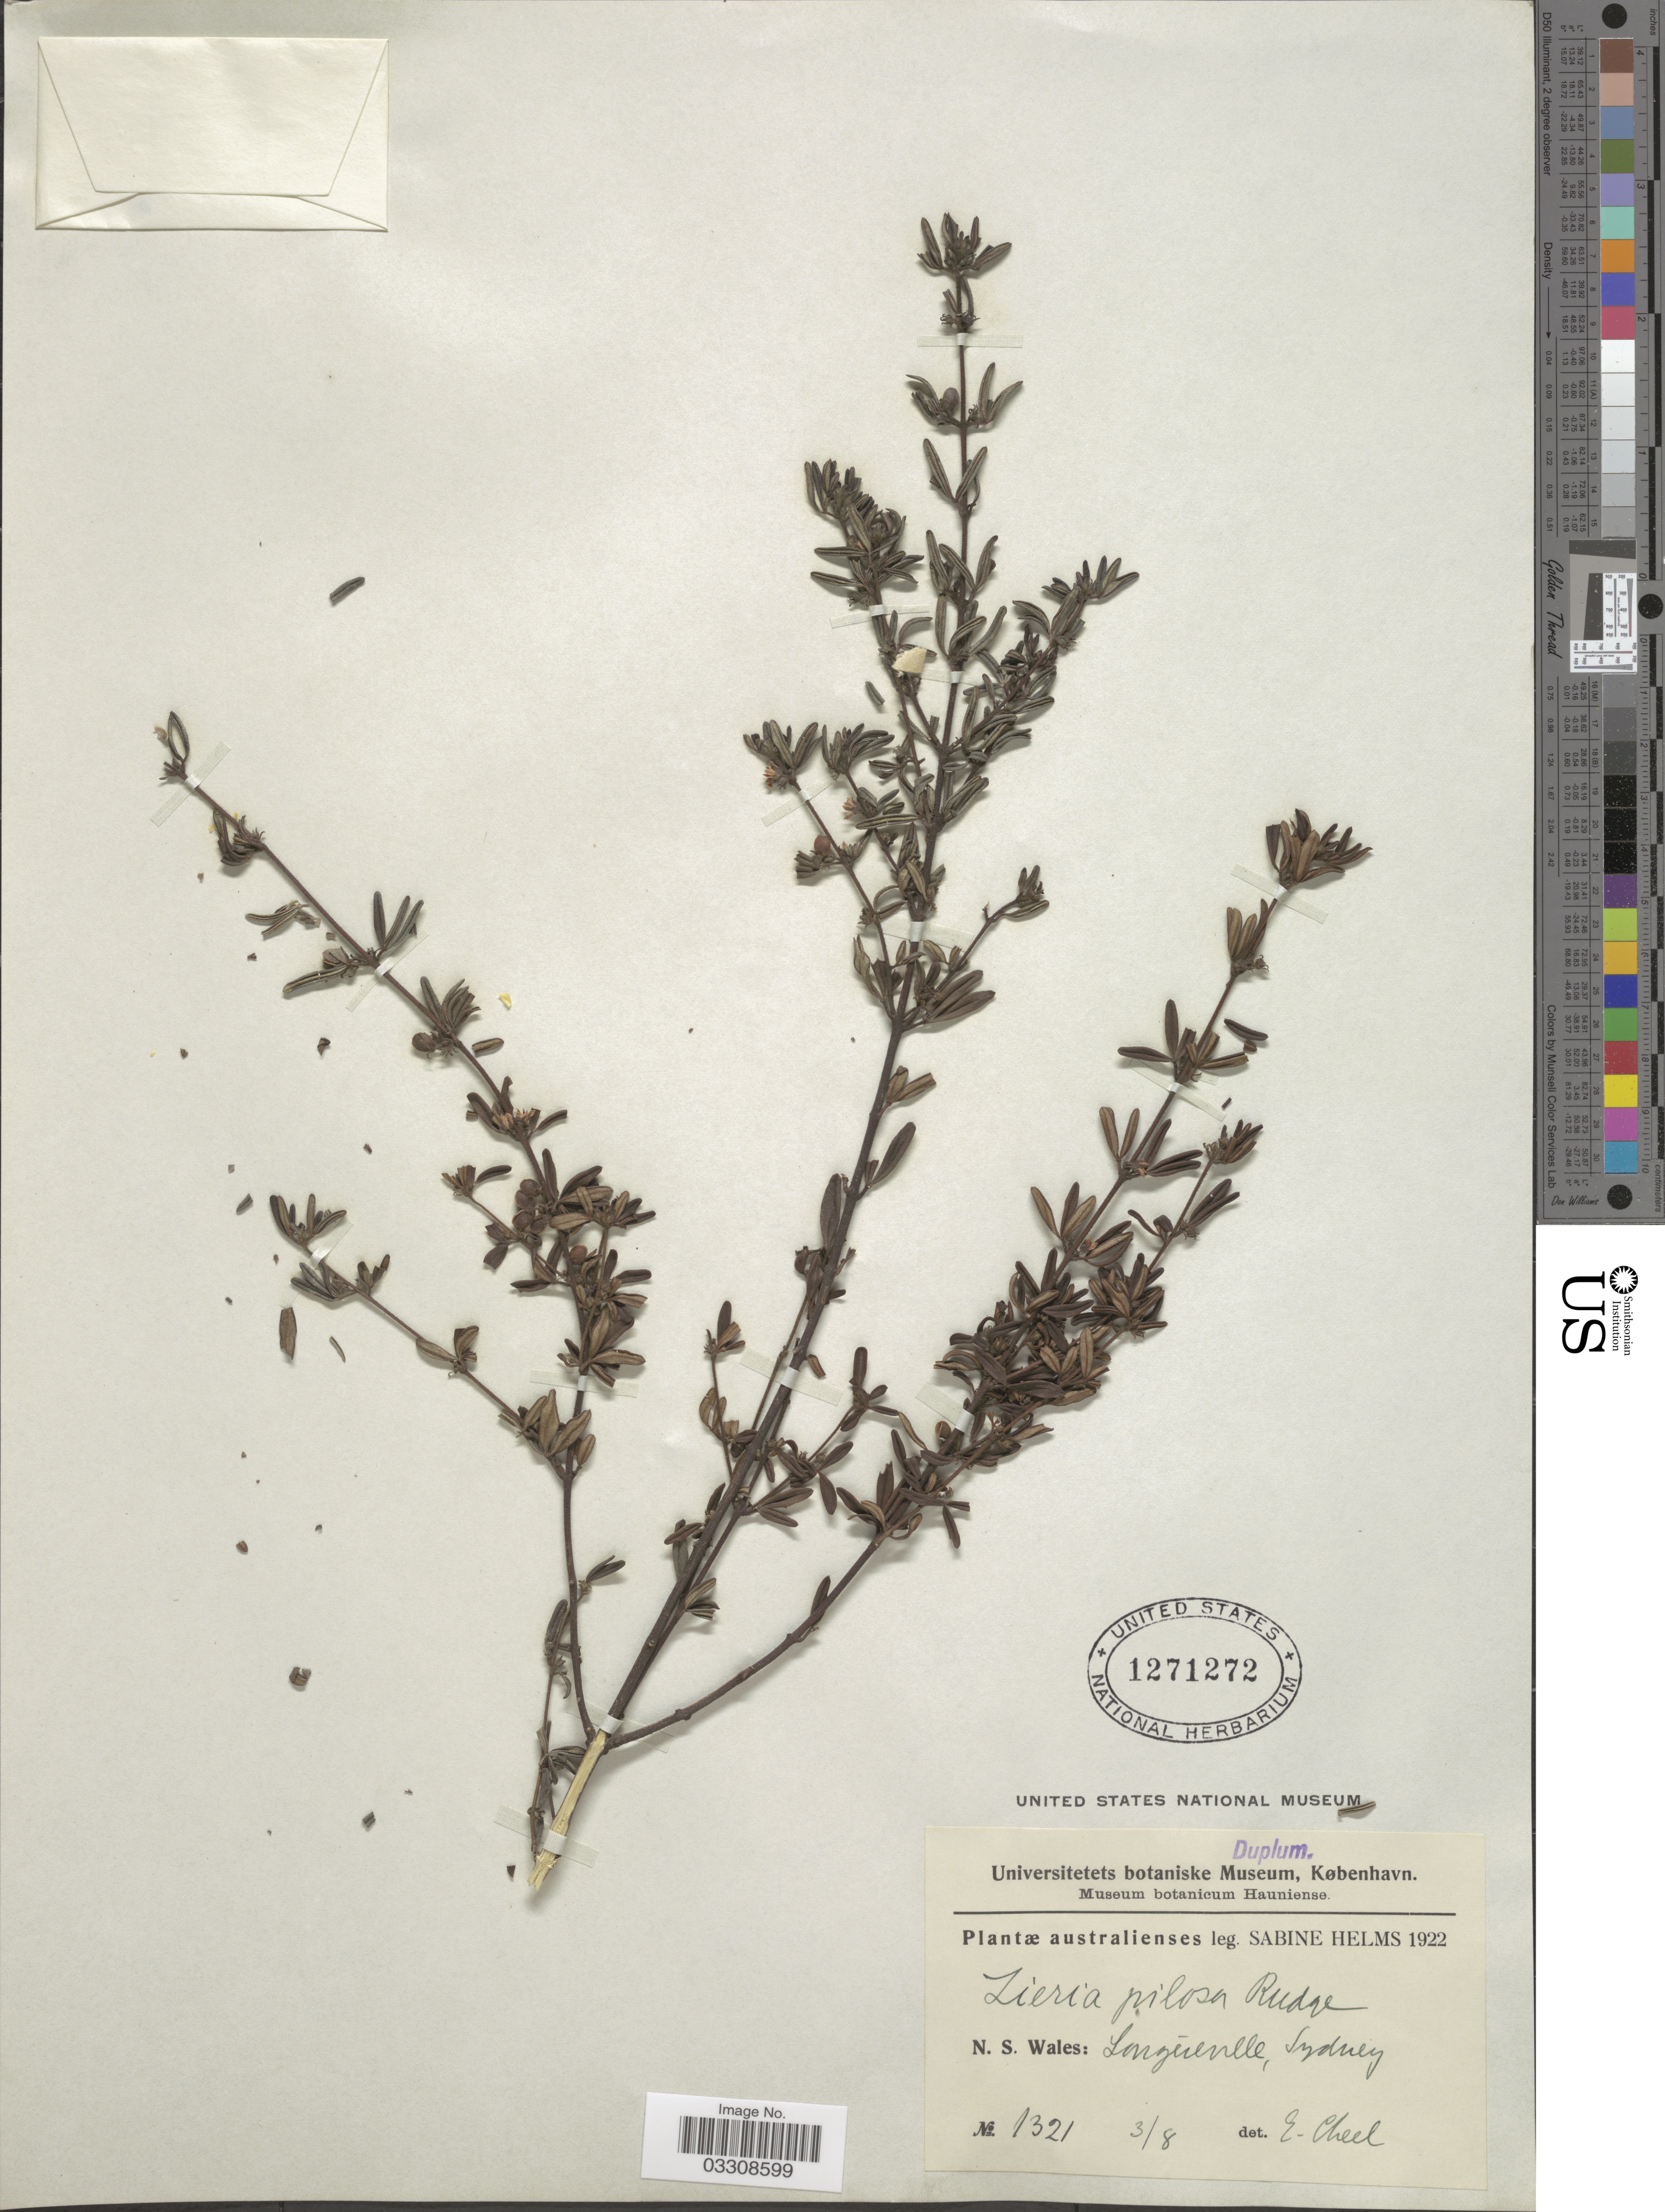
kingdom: Plantae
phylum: Tracheophyta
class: Magnoliopsida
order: Sapindales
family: Rutaceae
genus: Zieria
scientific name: Zieria pilosa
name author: Rudge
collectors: S. Helms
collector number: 1321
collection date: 1922-08-03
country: Australia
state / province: New South Wales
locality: Longueville, Sydney.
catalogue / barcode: US 1271272